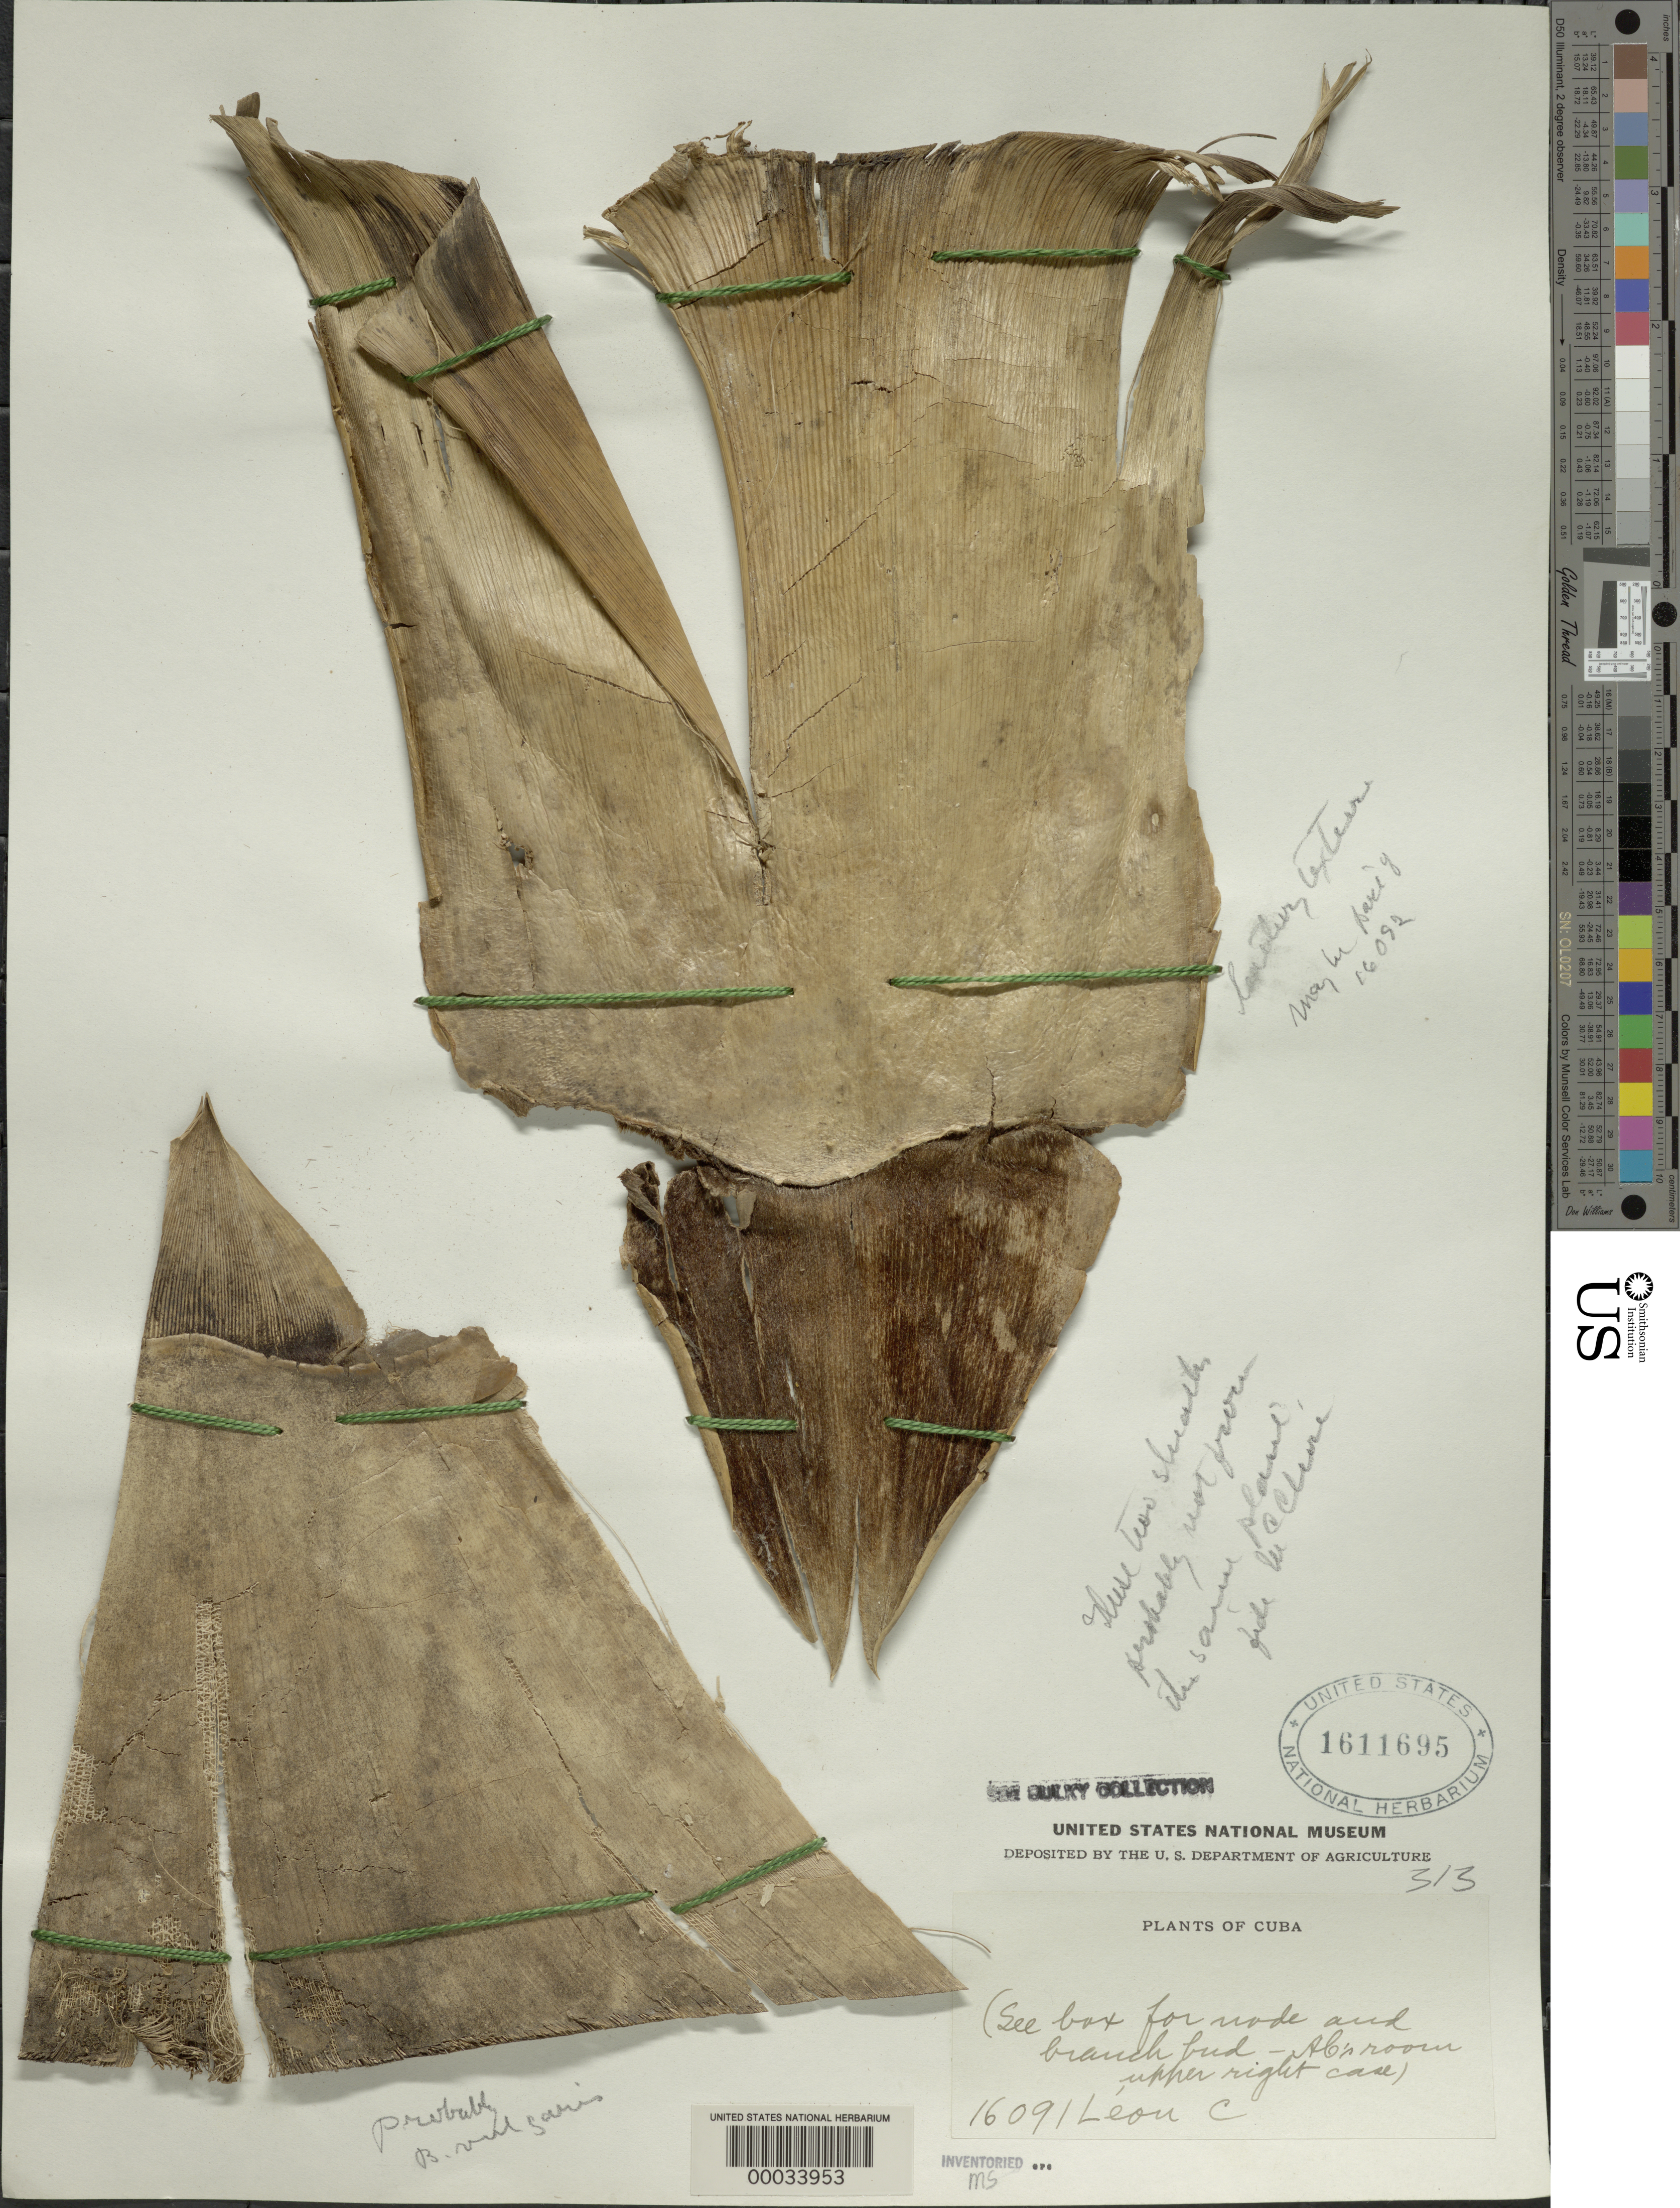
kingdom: Plantae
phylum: Tracheophyta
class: Liliopsida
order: Poales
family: Poaceae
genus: Bambusa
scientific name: Bambusa vulgaris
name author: Schrad. ex J.C. Wendl.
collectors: Bro. León & -- Porter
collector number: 16091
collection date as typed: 05 Apr 1934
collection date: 1934-04-05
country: Cuba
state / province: Pinar del Río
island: Greater Antilles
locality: Herradura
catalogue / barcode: US 1611695